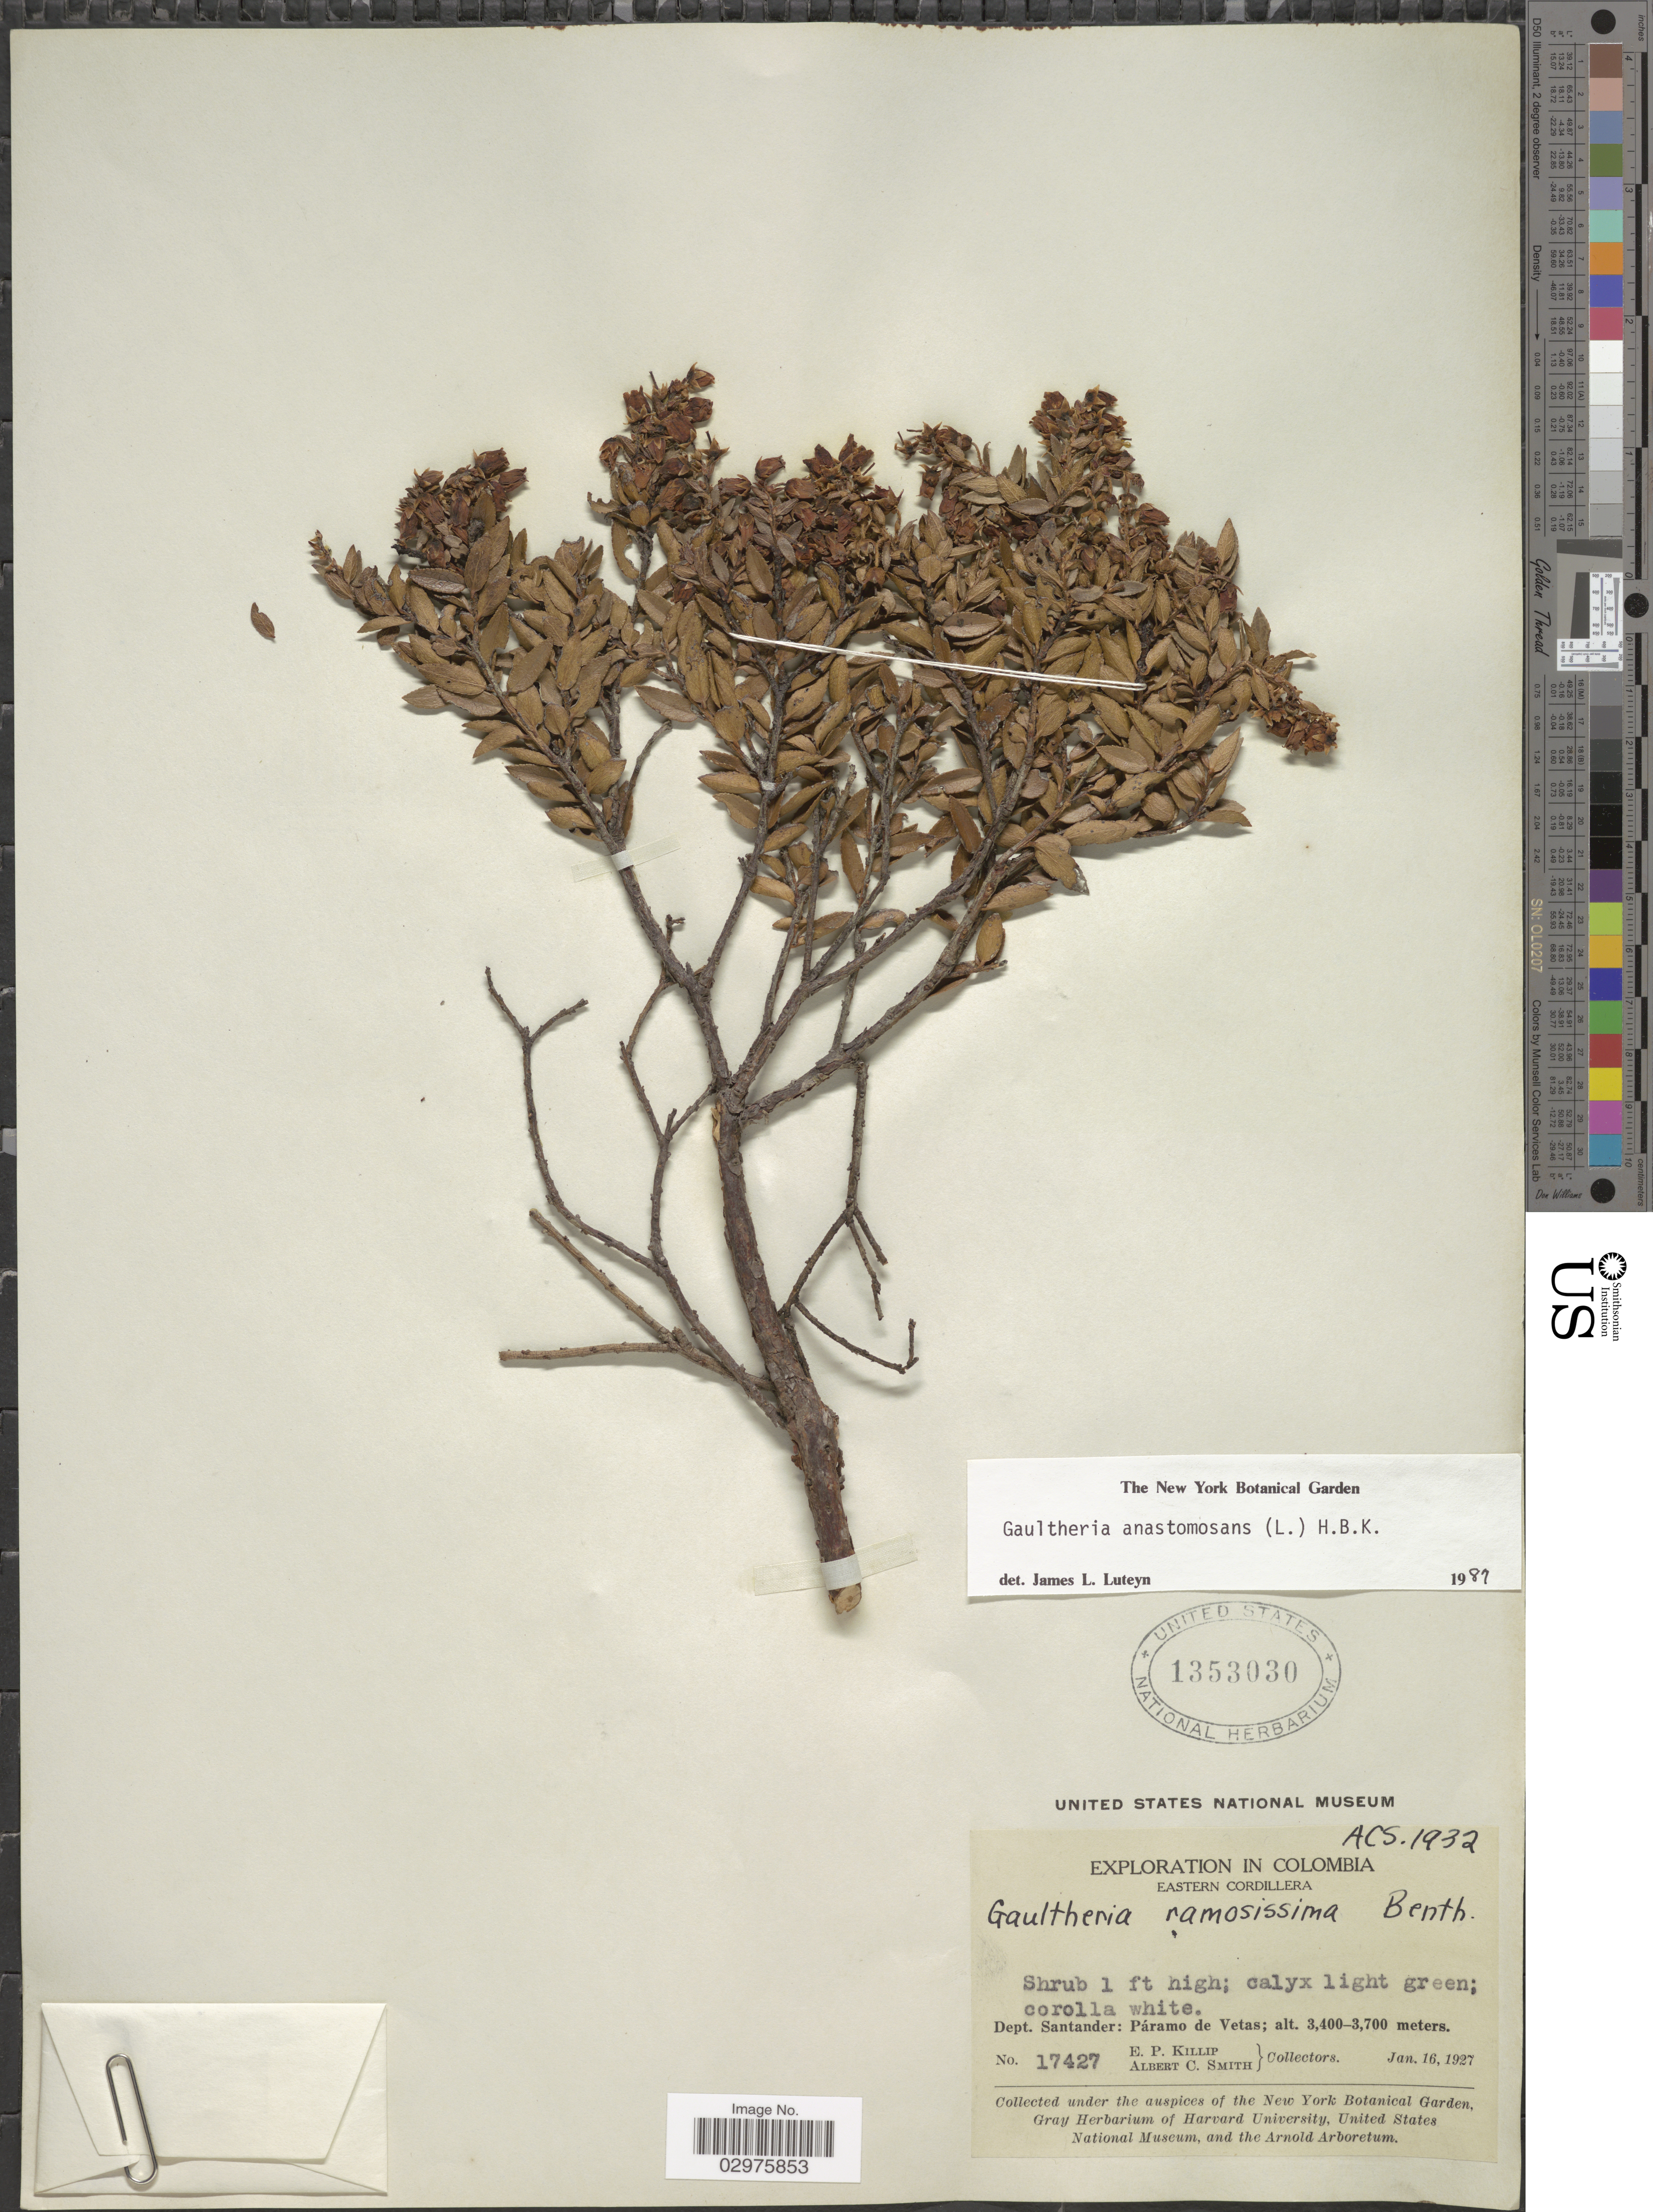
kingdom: Plantae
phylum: Tracheophyta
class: Magnoliopsida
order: Ericales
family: Ericaceae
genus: Gaultheria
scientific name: Gaultheria anastomosans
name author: (L. f.) Kunth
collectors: E. P. Killip & A. C. Smith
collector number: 17427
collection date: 1927-01-16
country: Colombia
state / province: Santander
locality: Eastern Cordillera. Dept. Santander: Páramo de Vetas.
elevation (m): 3400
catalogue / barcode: US 1353030